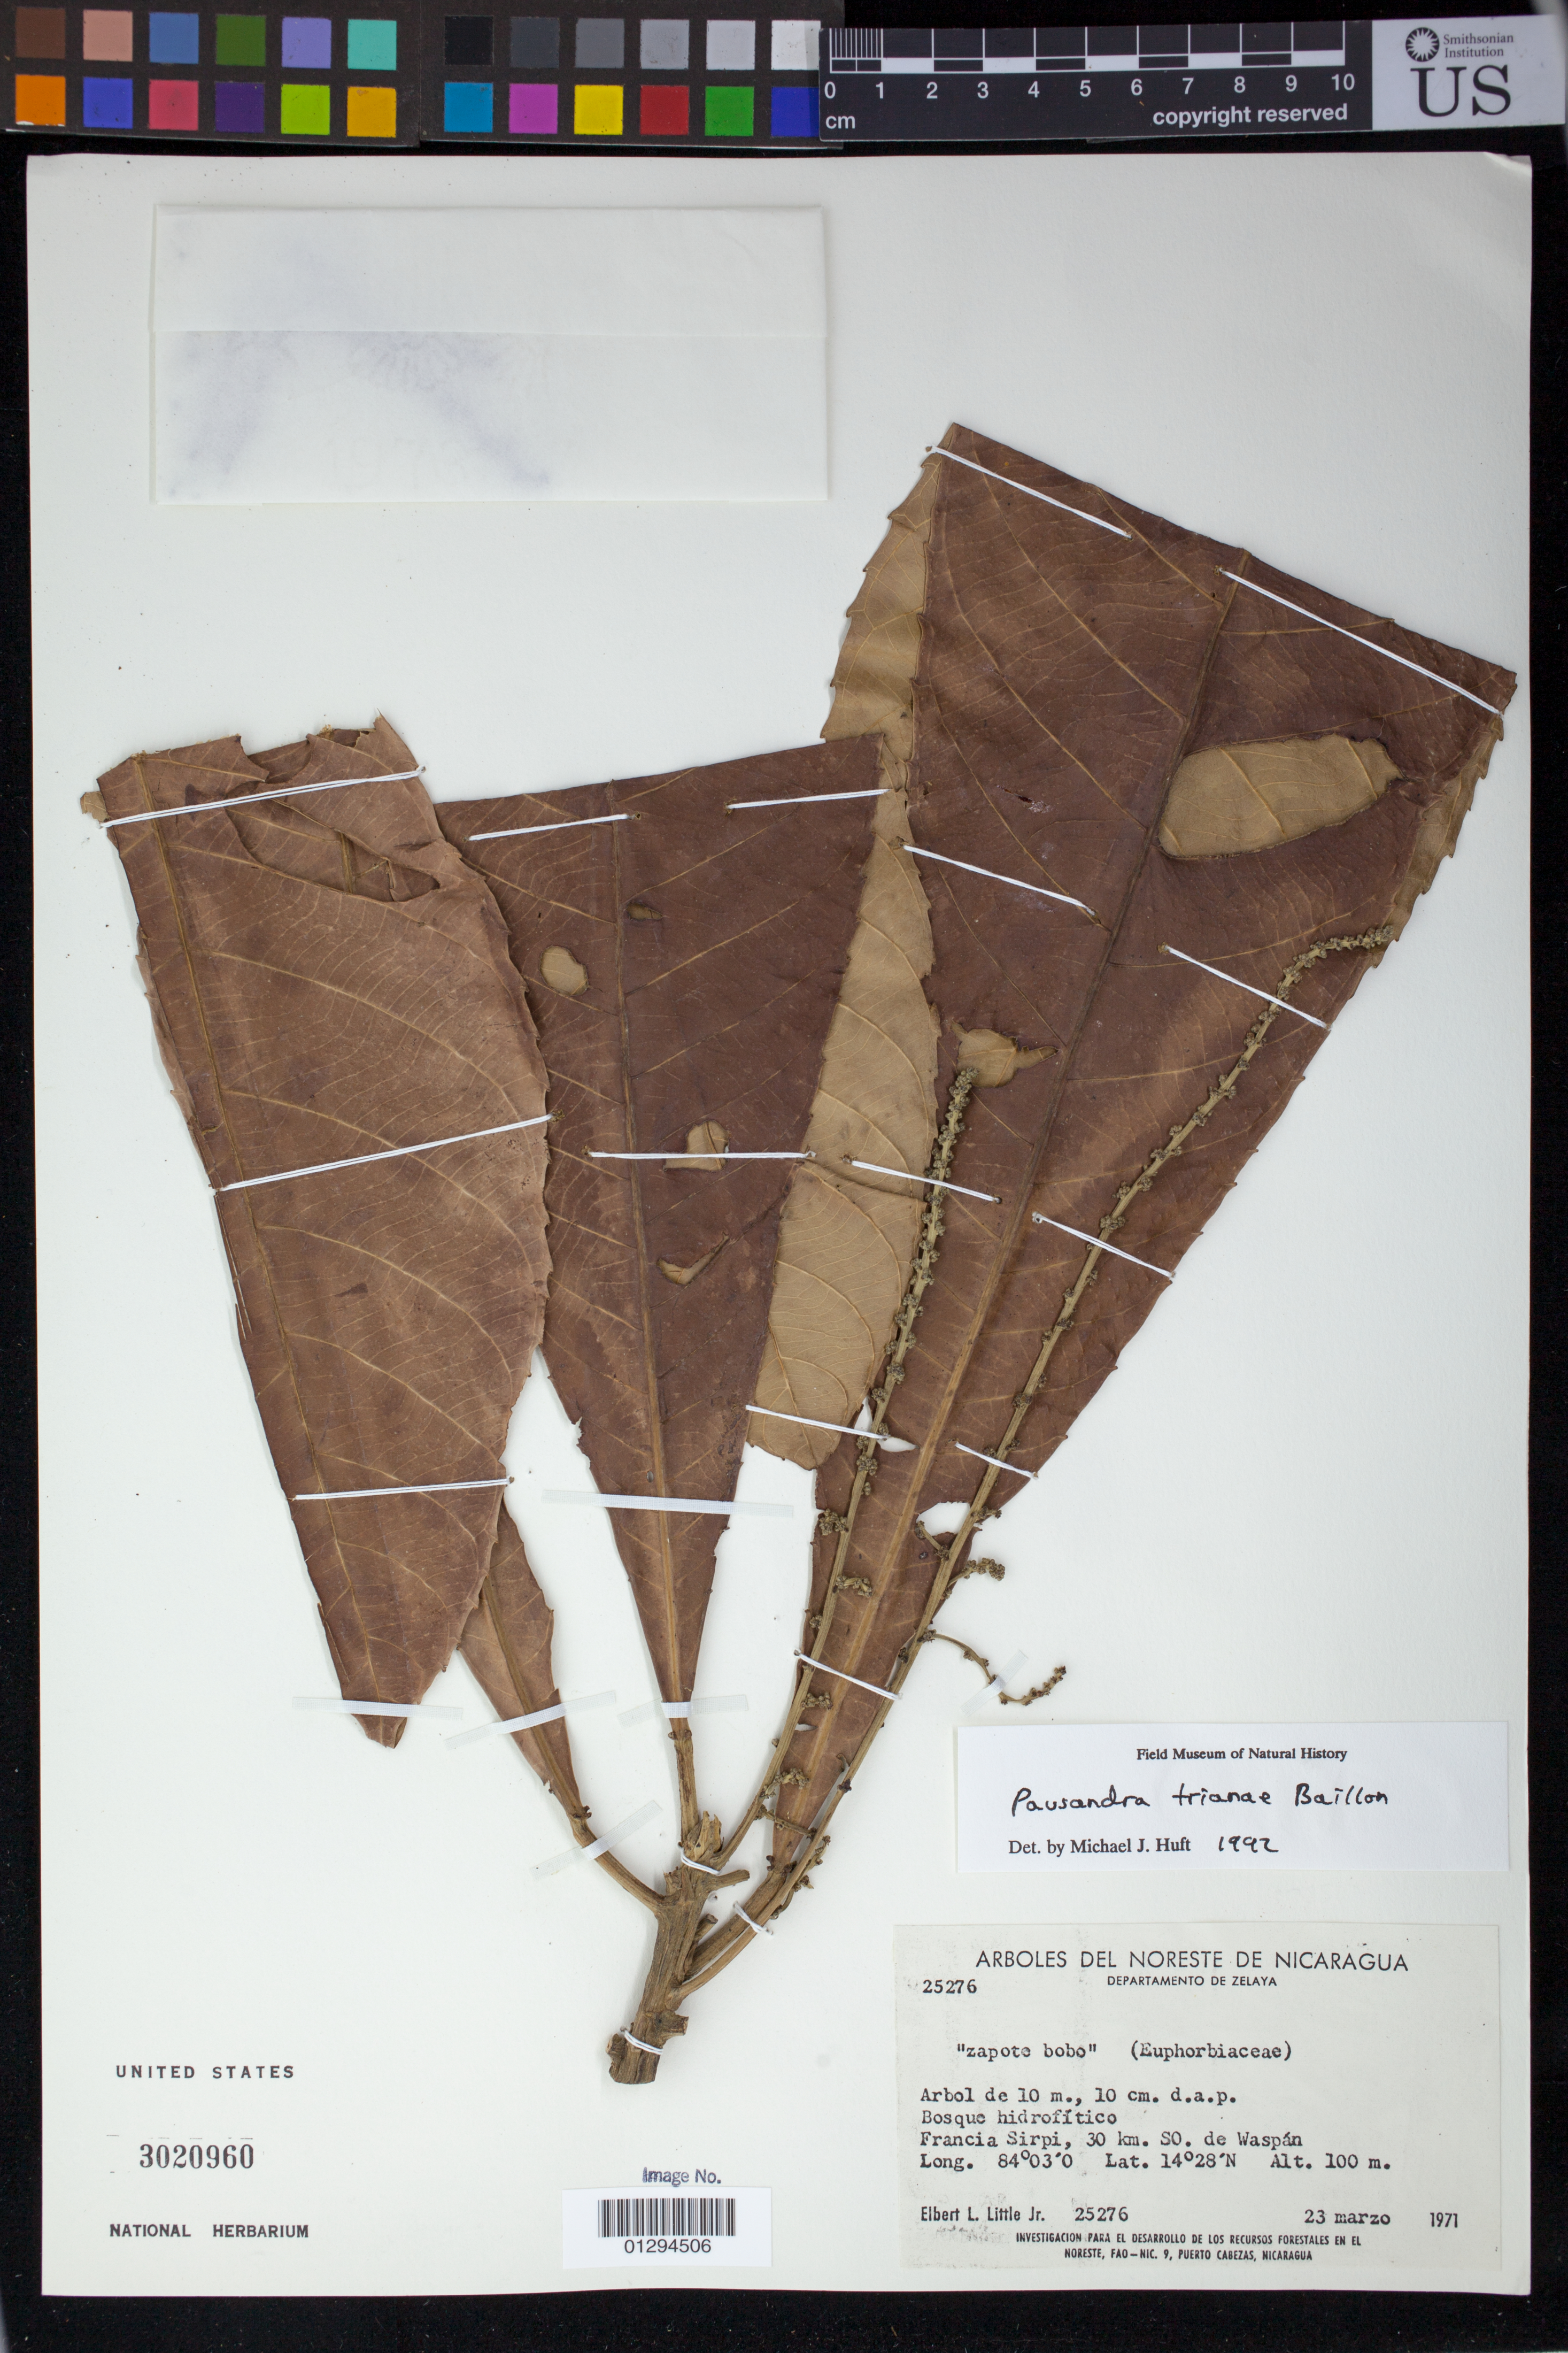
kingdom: Plantae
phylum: Tracheophyta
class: Magnoliopsida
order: Malpighiales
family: Euphorbiaceae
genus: Pausandra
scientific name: Pausandra trianae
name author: (Müll. Arg.) Baill.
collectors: E. L. Little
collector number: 25276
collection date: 1971-03-23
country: Nicaragua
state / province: Atlantico Norte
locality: Francia Sirpi, 30 km. SO. de Waspan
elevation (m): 100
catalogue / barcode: US 3020960